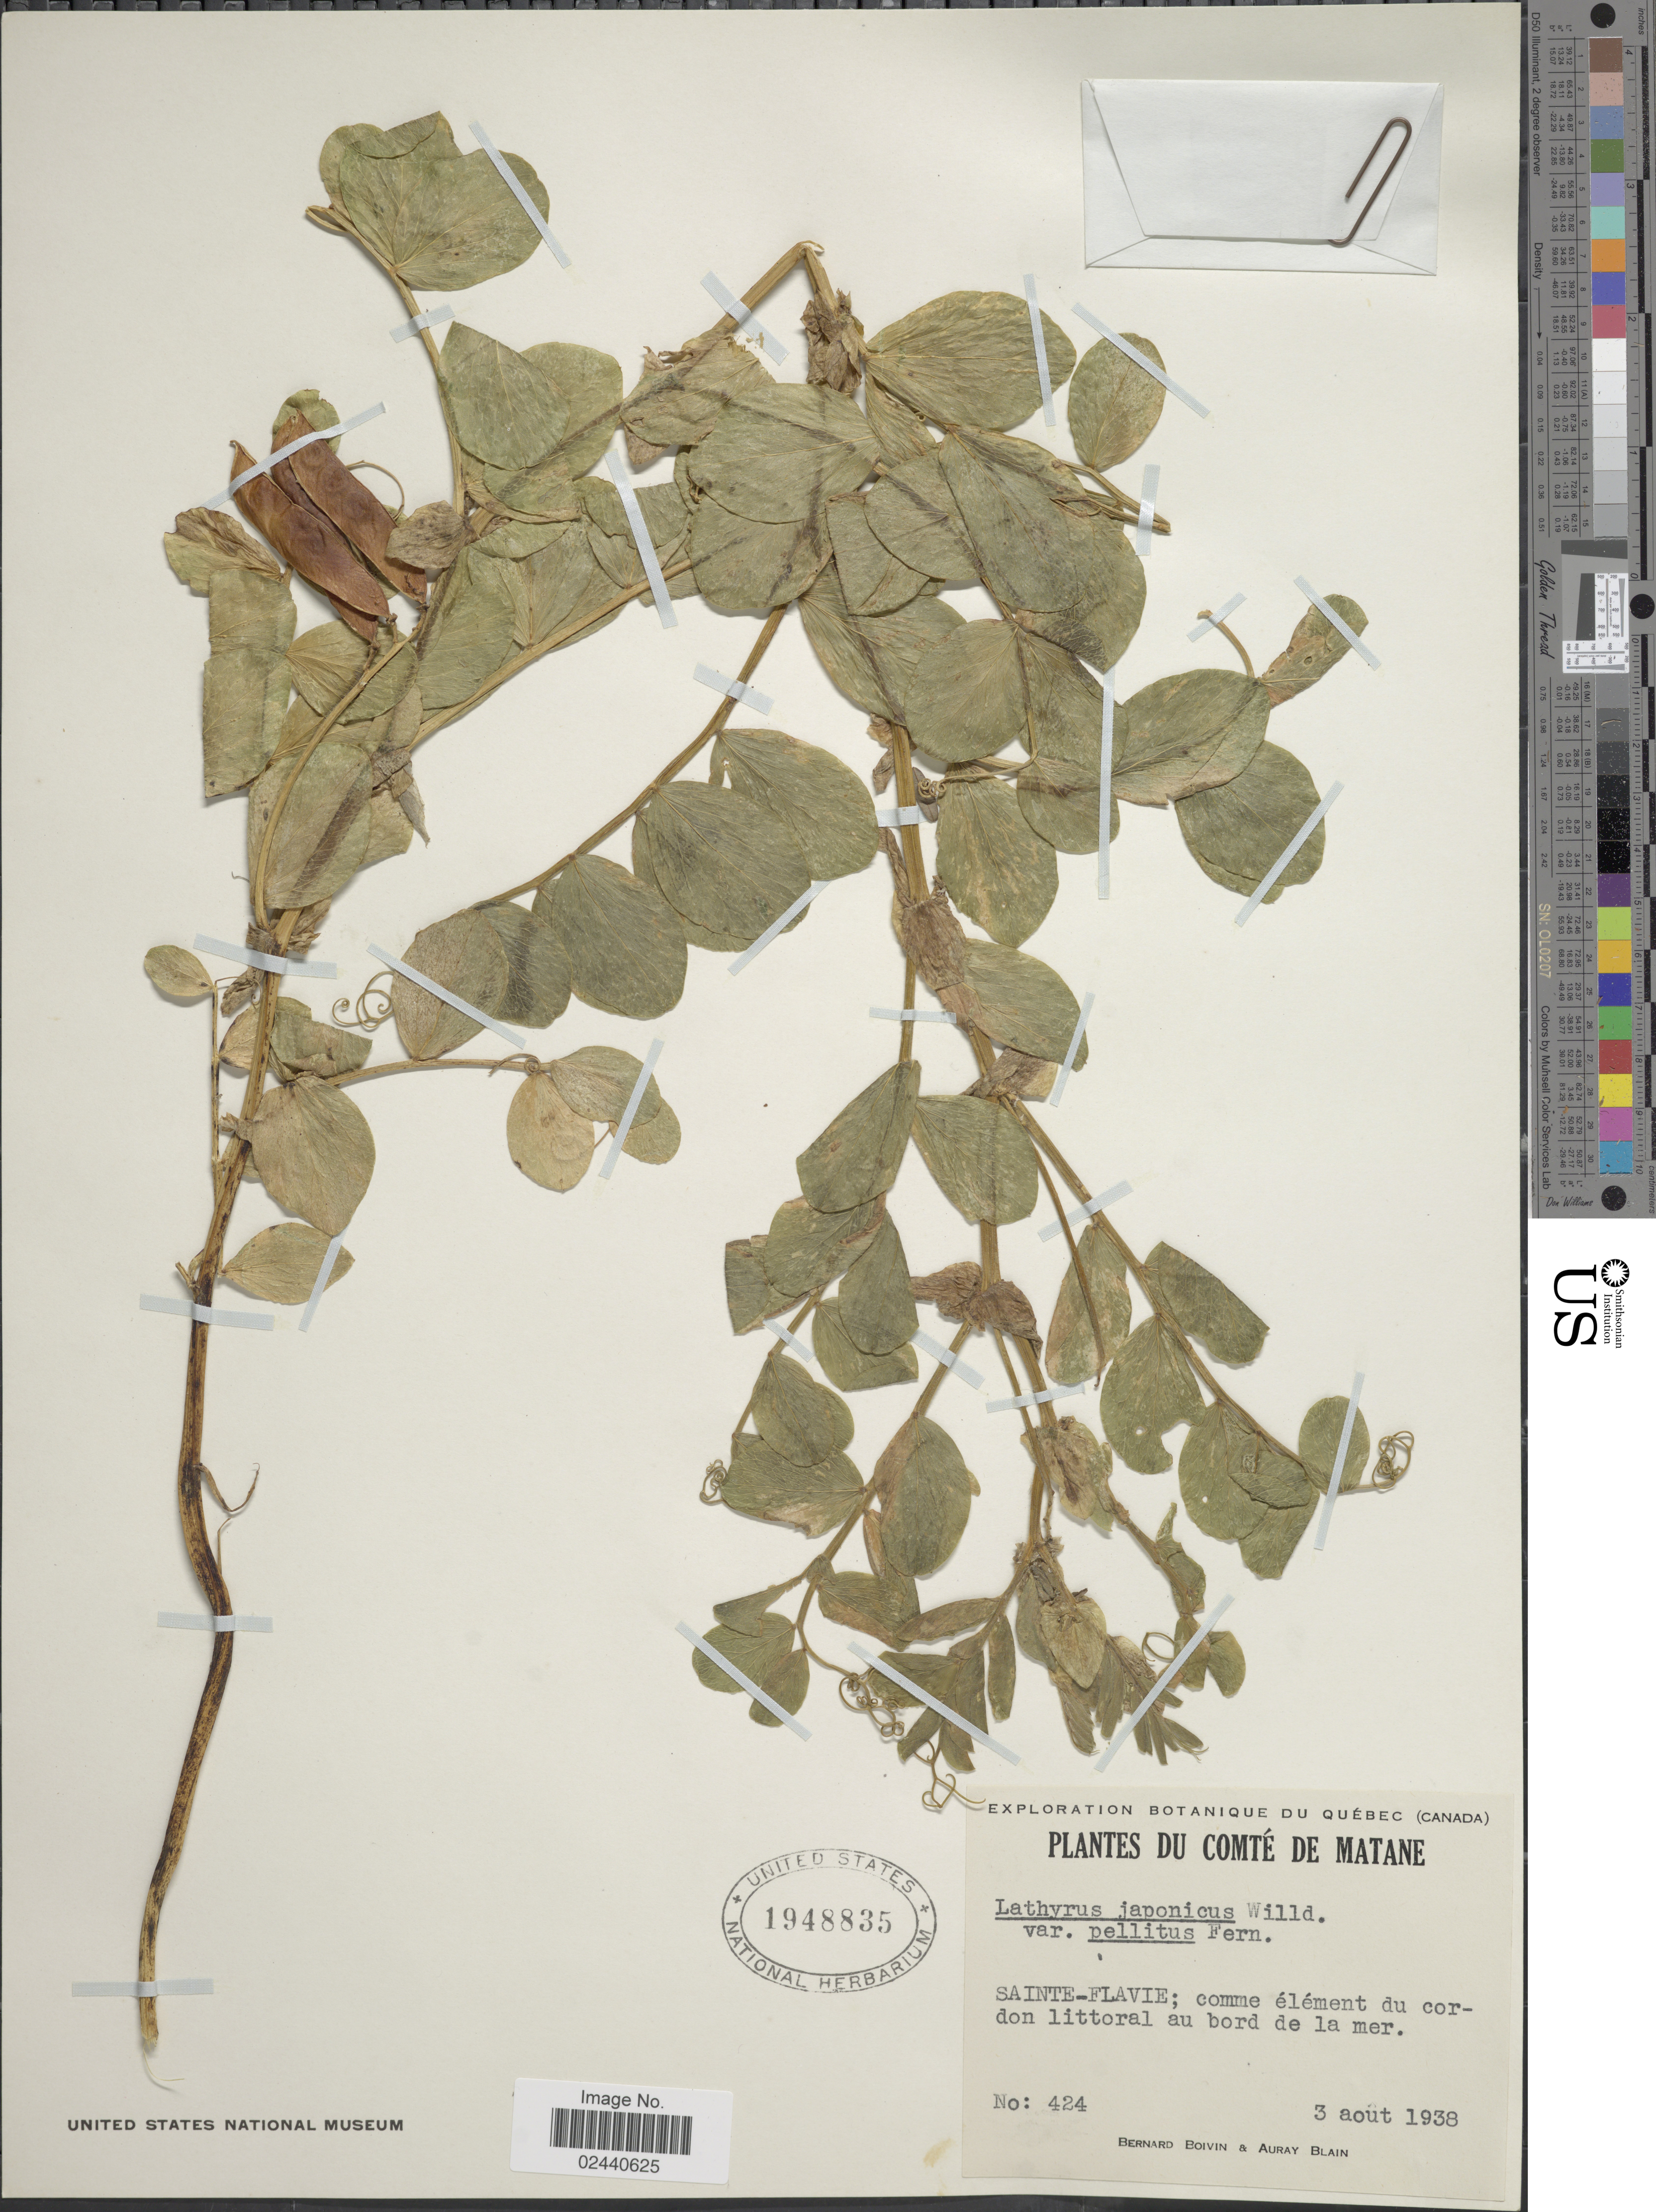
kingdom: Plantae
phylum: Tracheophyta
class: Magnoliopsida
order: Fabales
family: Fabaceae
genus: Lathyrus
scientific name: Lathyrus japonicus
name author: Willd.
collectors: J. R. B. Boivin & A. Blain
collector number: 424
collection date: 1938-08-03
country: Canada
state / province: Quebec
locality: Comte de Matane, Sainte-Flavie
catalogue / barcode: US 1948835